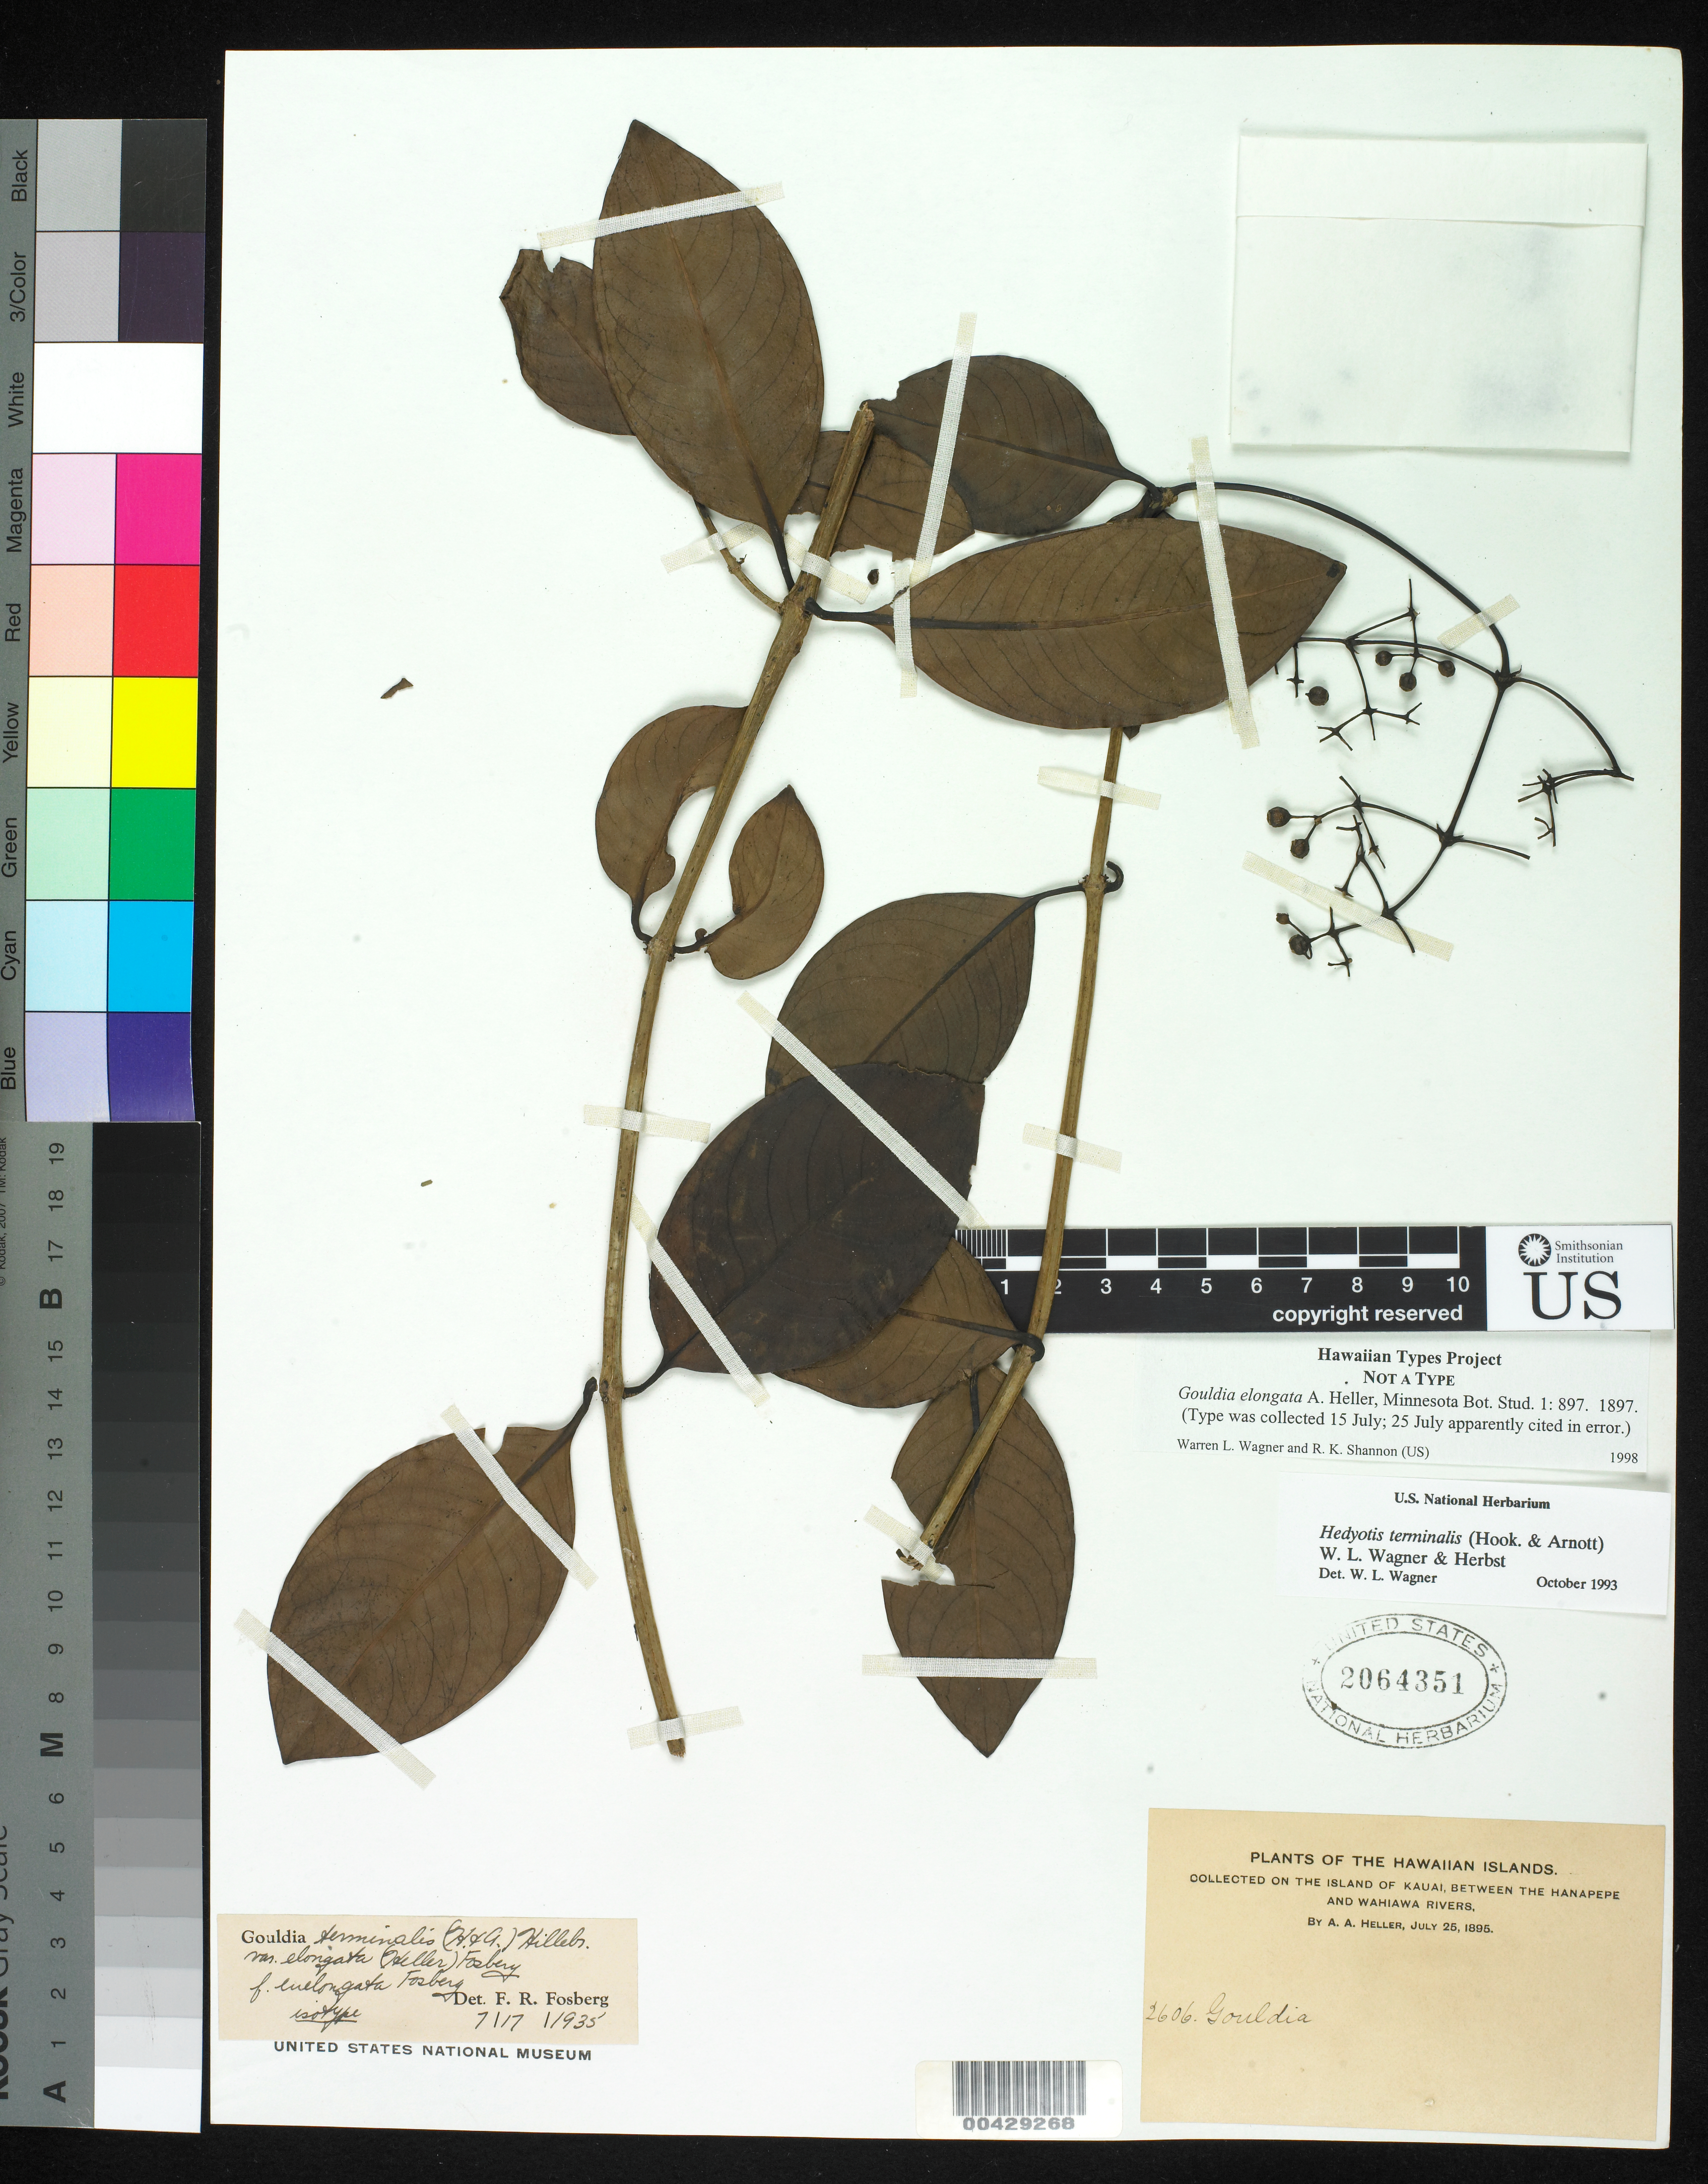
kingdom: Plantae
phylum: Tracheophyta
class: Magnoliopsida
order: Gentianales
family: Rubiaceae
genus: Gouldia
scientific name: Gouldia elongata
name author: A. Heller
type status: Possible Type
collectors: A. A. Heller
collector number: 2606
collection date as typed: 25 Jul 1895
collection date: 1895-07-25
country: United States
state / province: Hawaii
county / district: Kauai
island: Kaua'i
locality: Between the Hanapepe and Wahiawa Rivers.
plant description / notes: Protologue, "the type is 2606 in part, and was collected July 25, on the ridge between the Wahiawa and Hanapepe Rivers, at an elevation of about 2,500 feet". Annotated by F.R. Fosberg (1935) as "isotype"; annotated by W.L. Wagner & R.K. Shannon (1998) as "NOT A TYPE... (Type was collected 15 July; 25 July apparently cited in error.)"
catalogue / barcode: US 2064351